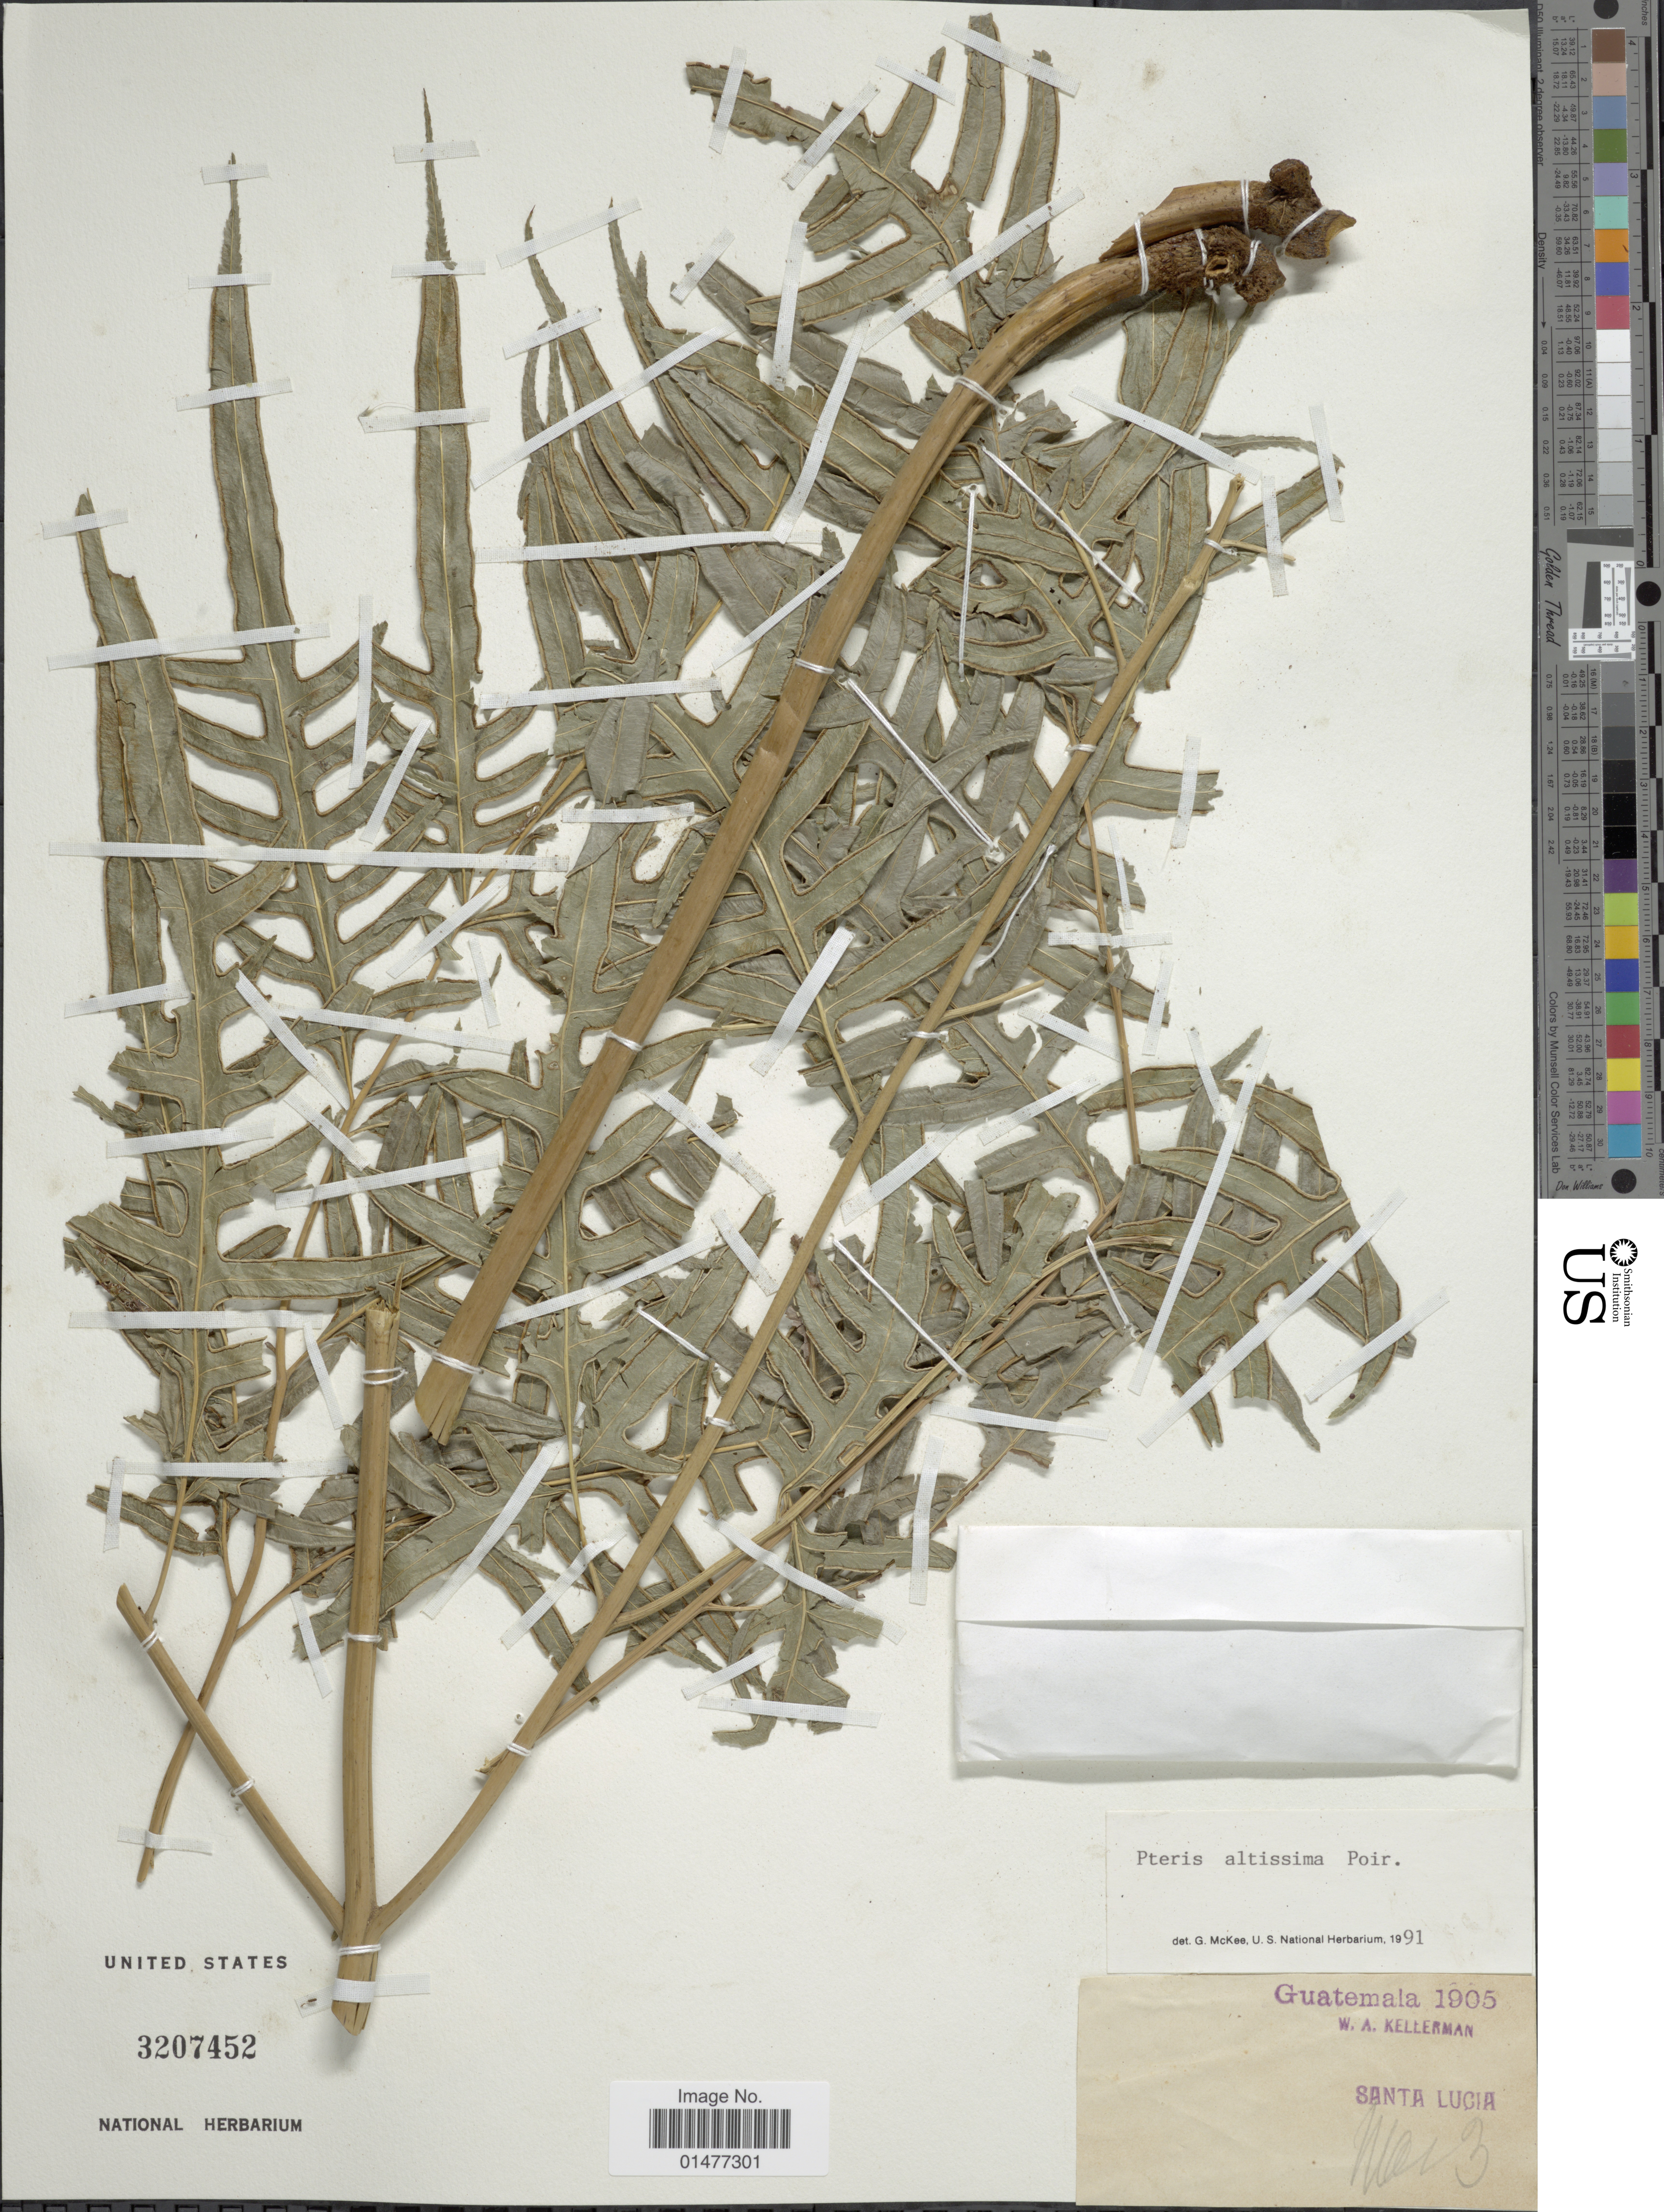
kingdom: Plantae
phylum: Tracheophyta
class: Polypodiopsida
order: Polypodiales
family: Pteridaceae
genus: Pteris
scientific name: Pteris altissima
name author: Poir.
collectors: W. A. Kellerman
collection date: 1905-03-03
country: Guatemala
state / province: Escuintla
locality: Santa Lucia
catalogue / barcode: US 3207452